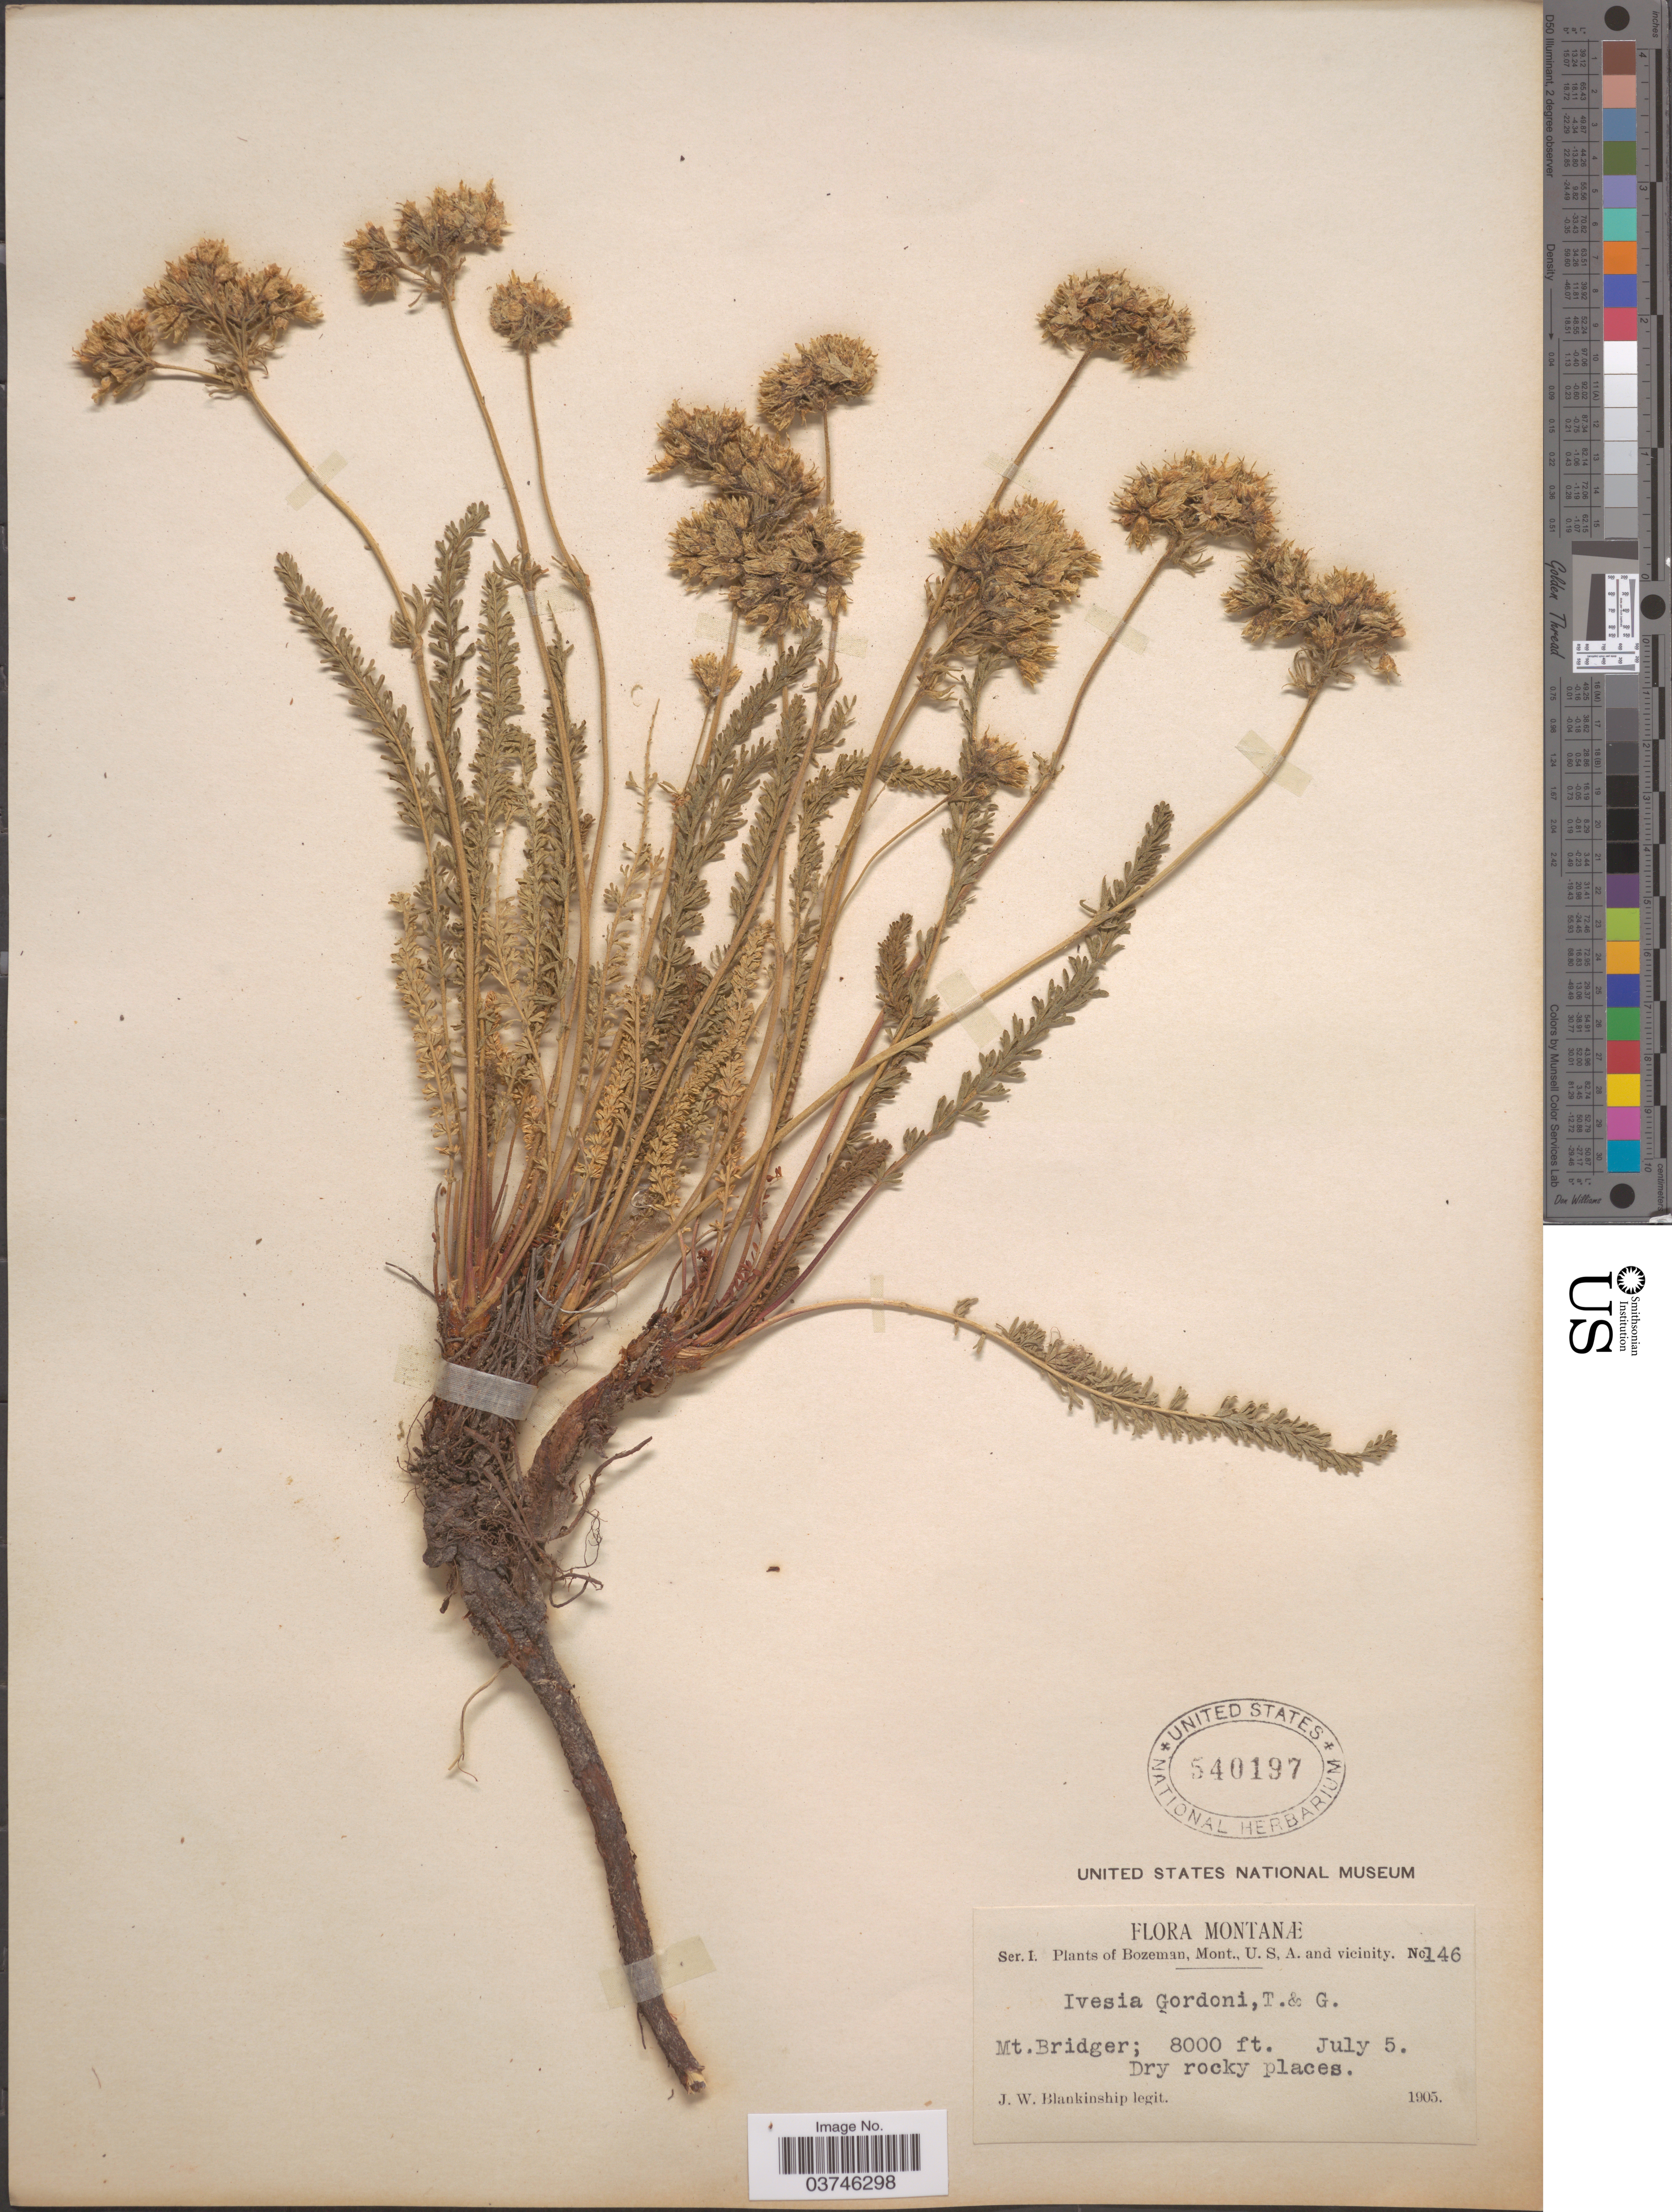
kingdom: Plantae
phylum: Tracheophyta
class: Magnoliopsida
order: Rosales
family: Rosaceae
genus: Potentilla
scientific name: Potentilla gordonii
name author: (Hook.) Greene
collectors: J. W. Blankinship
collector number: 146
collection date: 1905-07-05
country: United States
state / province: Montana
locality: Bozeman, U.S.A. and vicinity. Mt. Bridger.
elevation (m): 2438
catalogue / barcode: US 540197